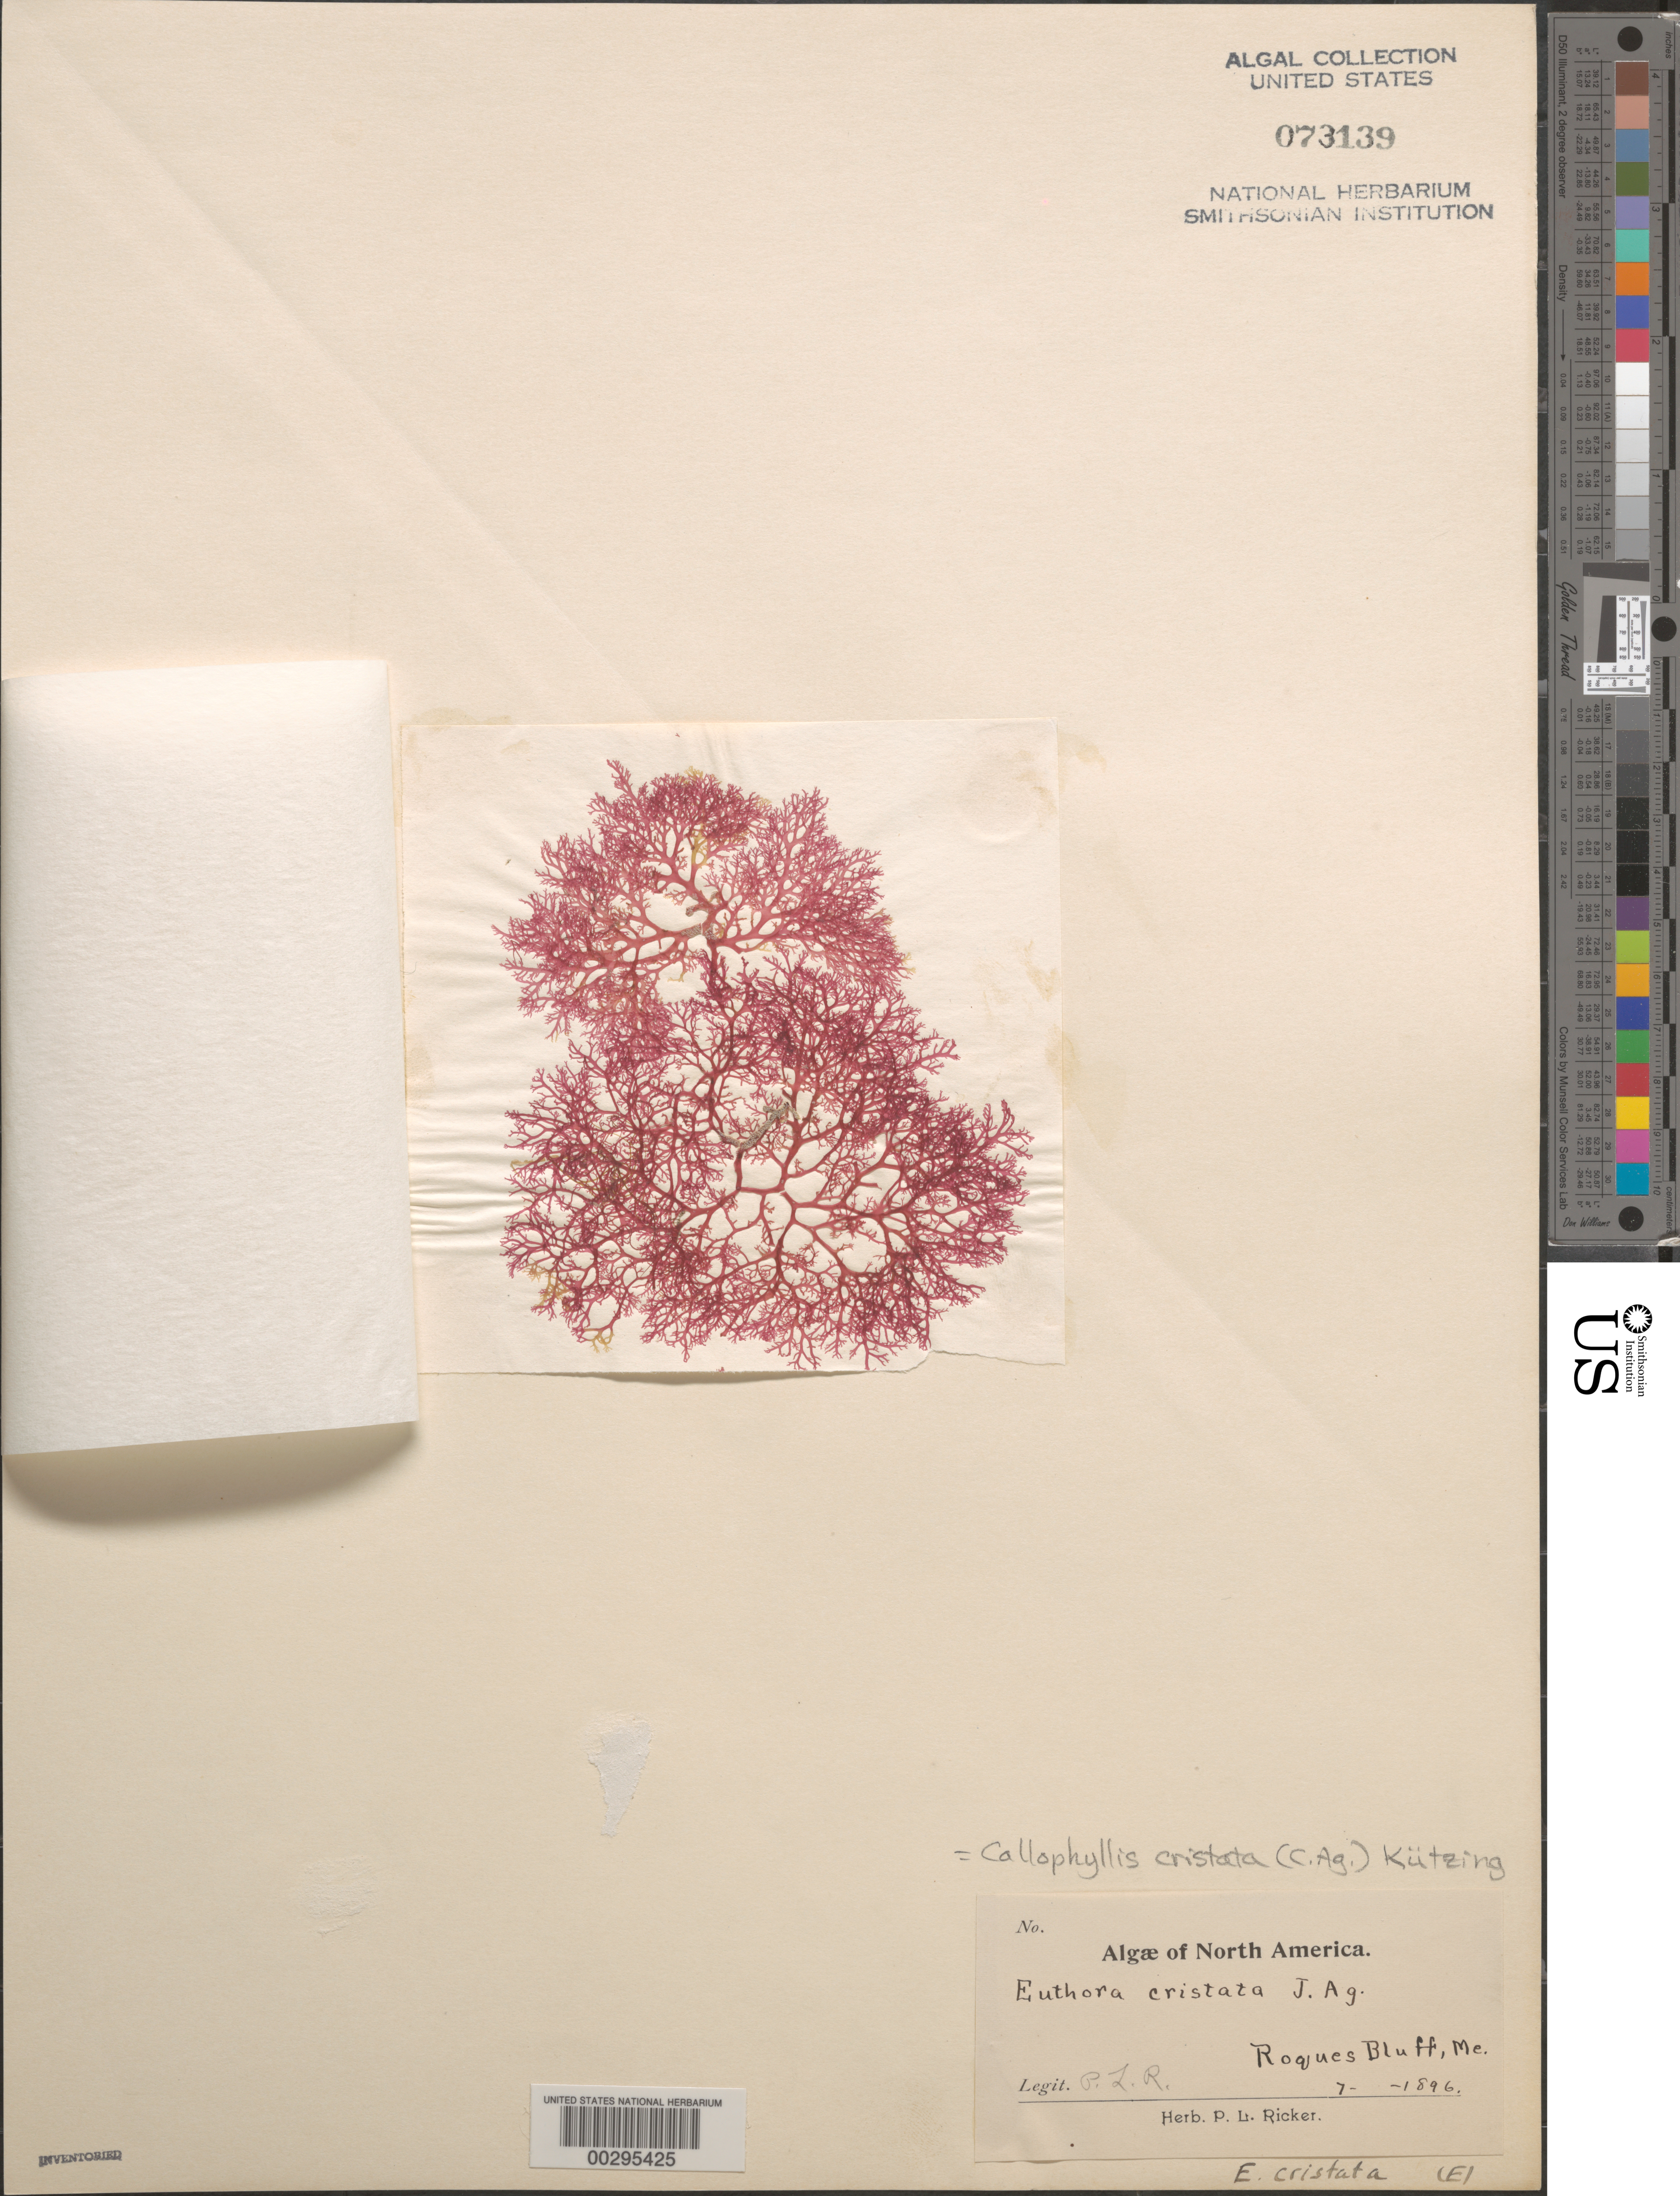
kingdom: Plantae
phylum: Rhodophyta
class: Florideophyceae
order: Gigartinales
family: Kallymeniaceae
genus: Euthora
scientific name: Euthora cristata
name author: (C. Agardh) J. Agardh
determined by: Algae name updating Project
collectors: P. Ricker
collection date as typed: Jul 1896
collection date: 1896-07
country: United States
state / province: Maine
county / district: Washington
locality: Roque Bluffs (Roques Bluff), Englishman Bay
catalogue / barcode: US 73139